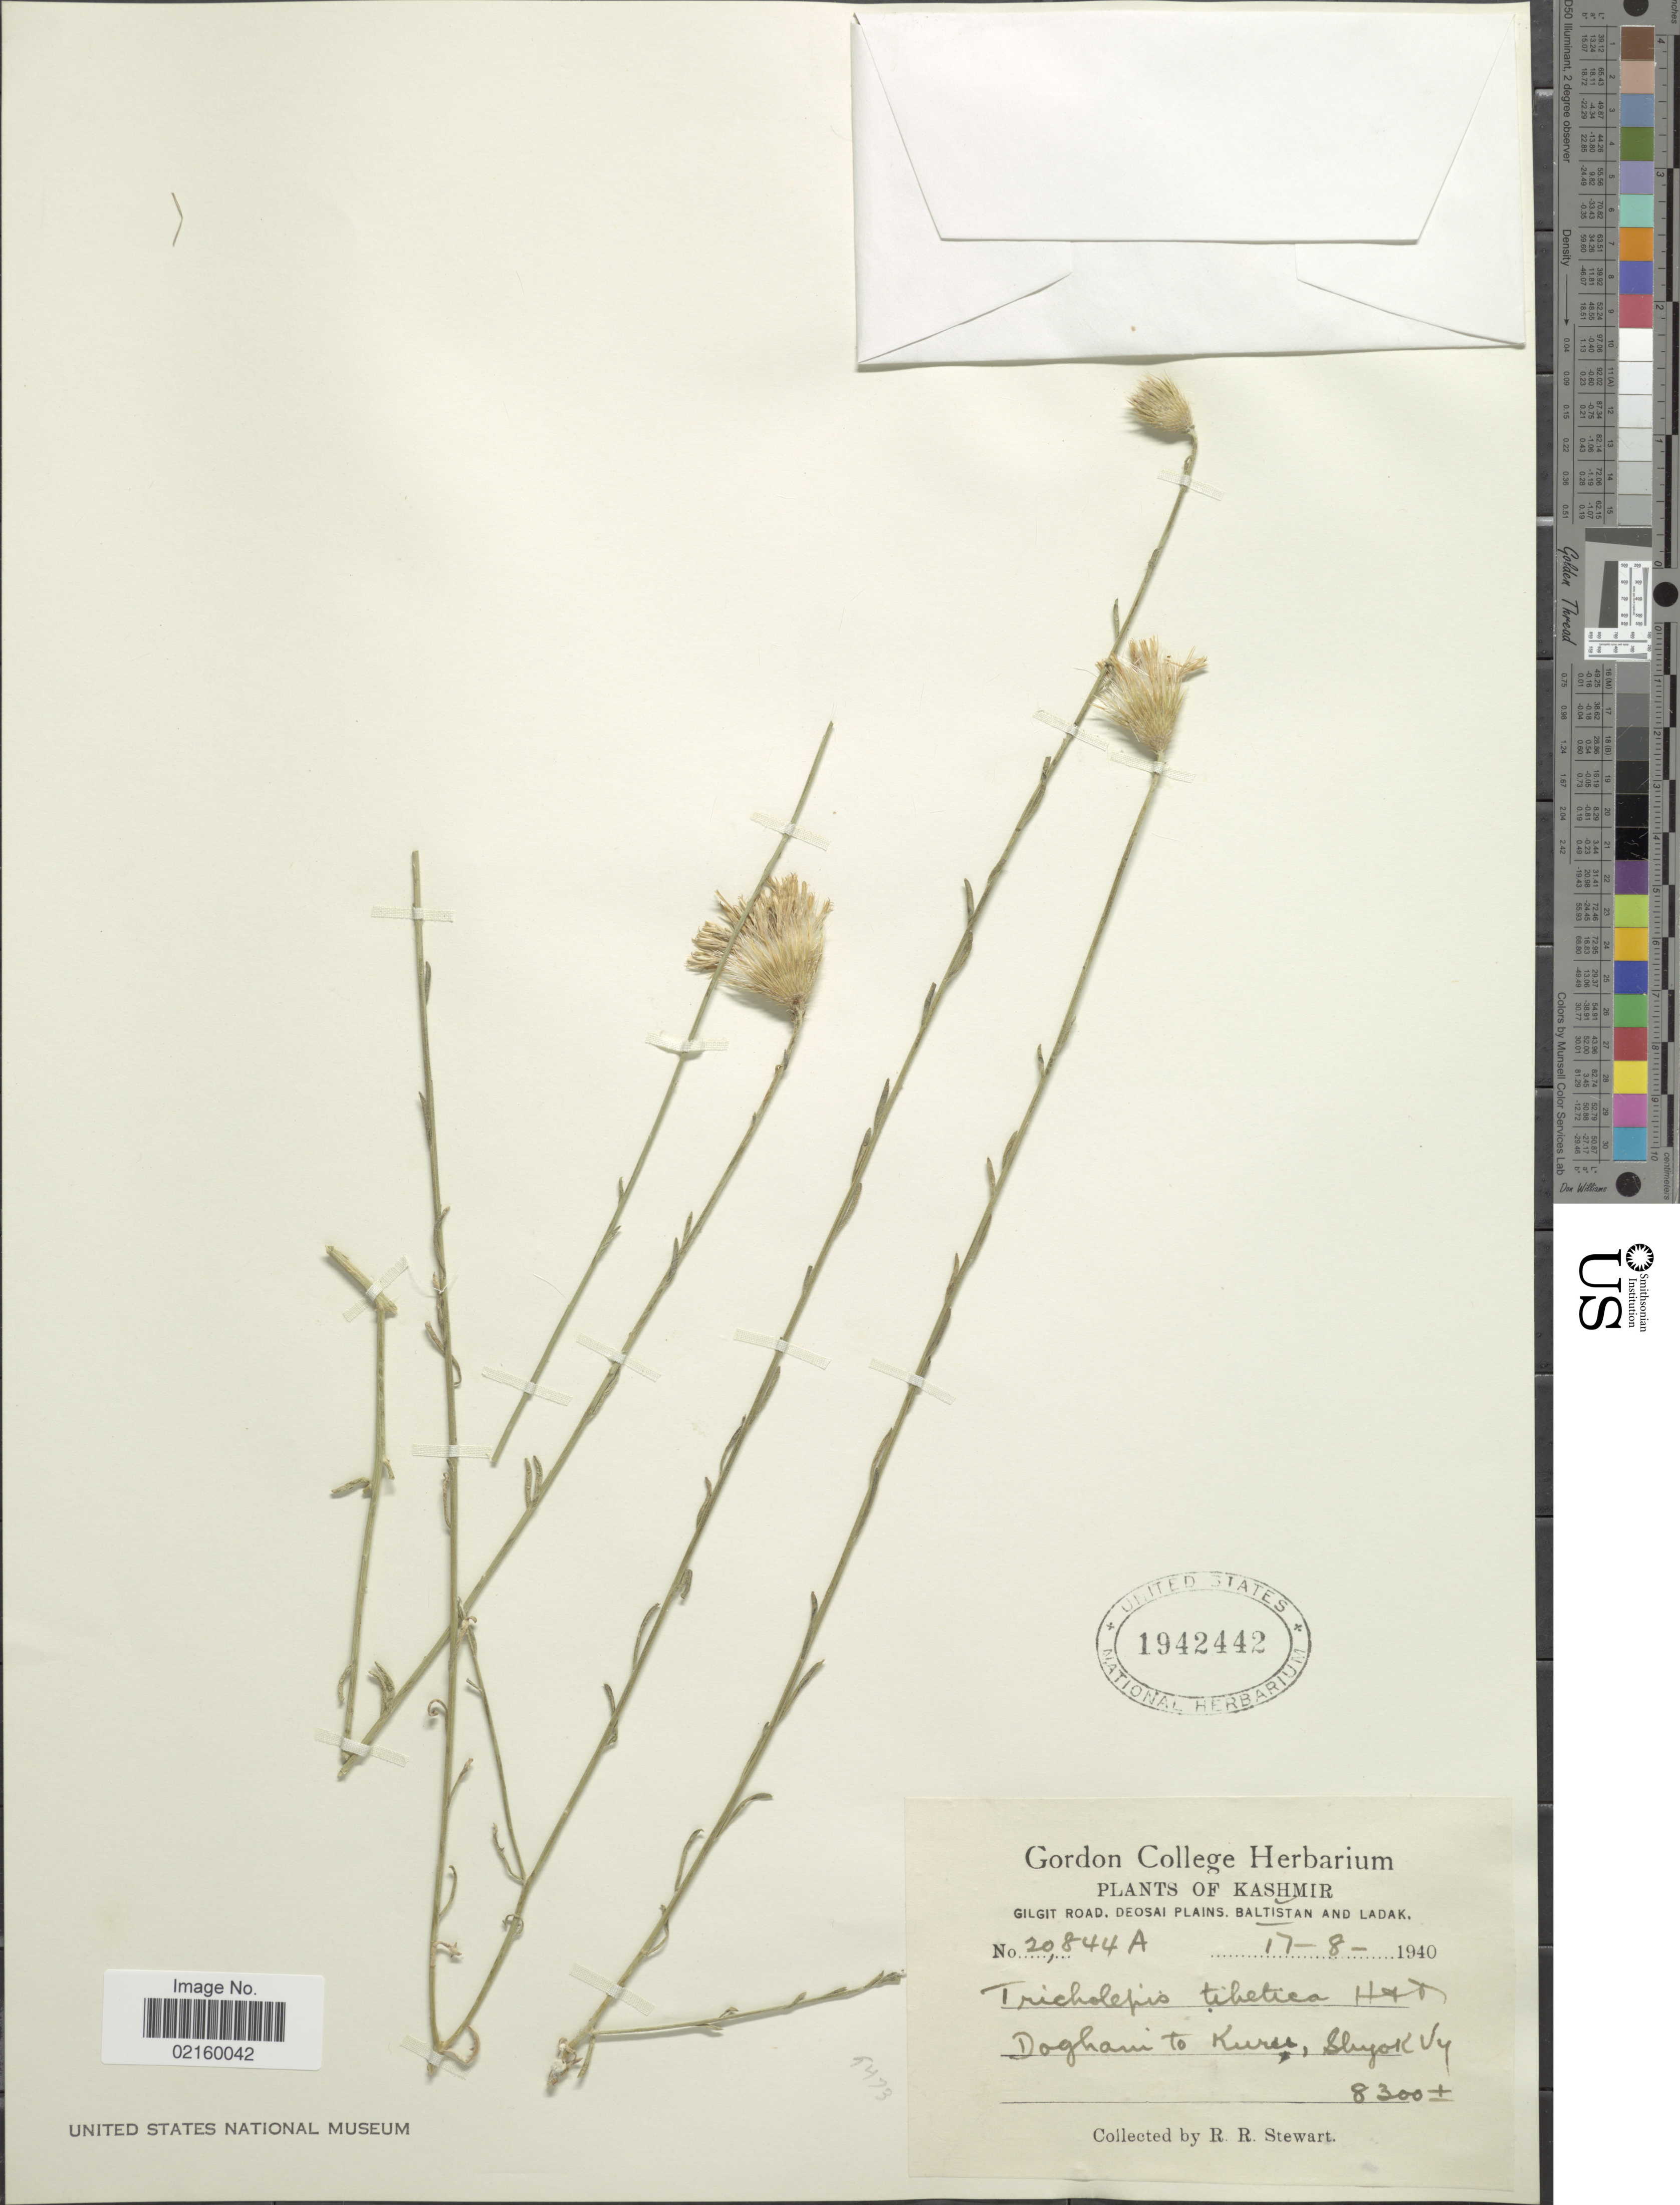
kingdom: Plantae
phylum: Tracheophyta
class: Magnoliopsida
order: Asterales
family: Asteraceae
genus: Tricholepis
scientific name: Tricholepis tibetica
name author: Hook.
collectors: R. R. Stewart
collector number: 20844A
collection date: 1940-08-17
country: India / Pakistan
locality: Kashmir, Gilgit Road, Deosai Plains, Baltistan and Ladak, Doghani to Kuru, Shyok Vy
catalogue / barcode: US 1942442